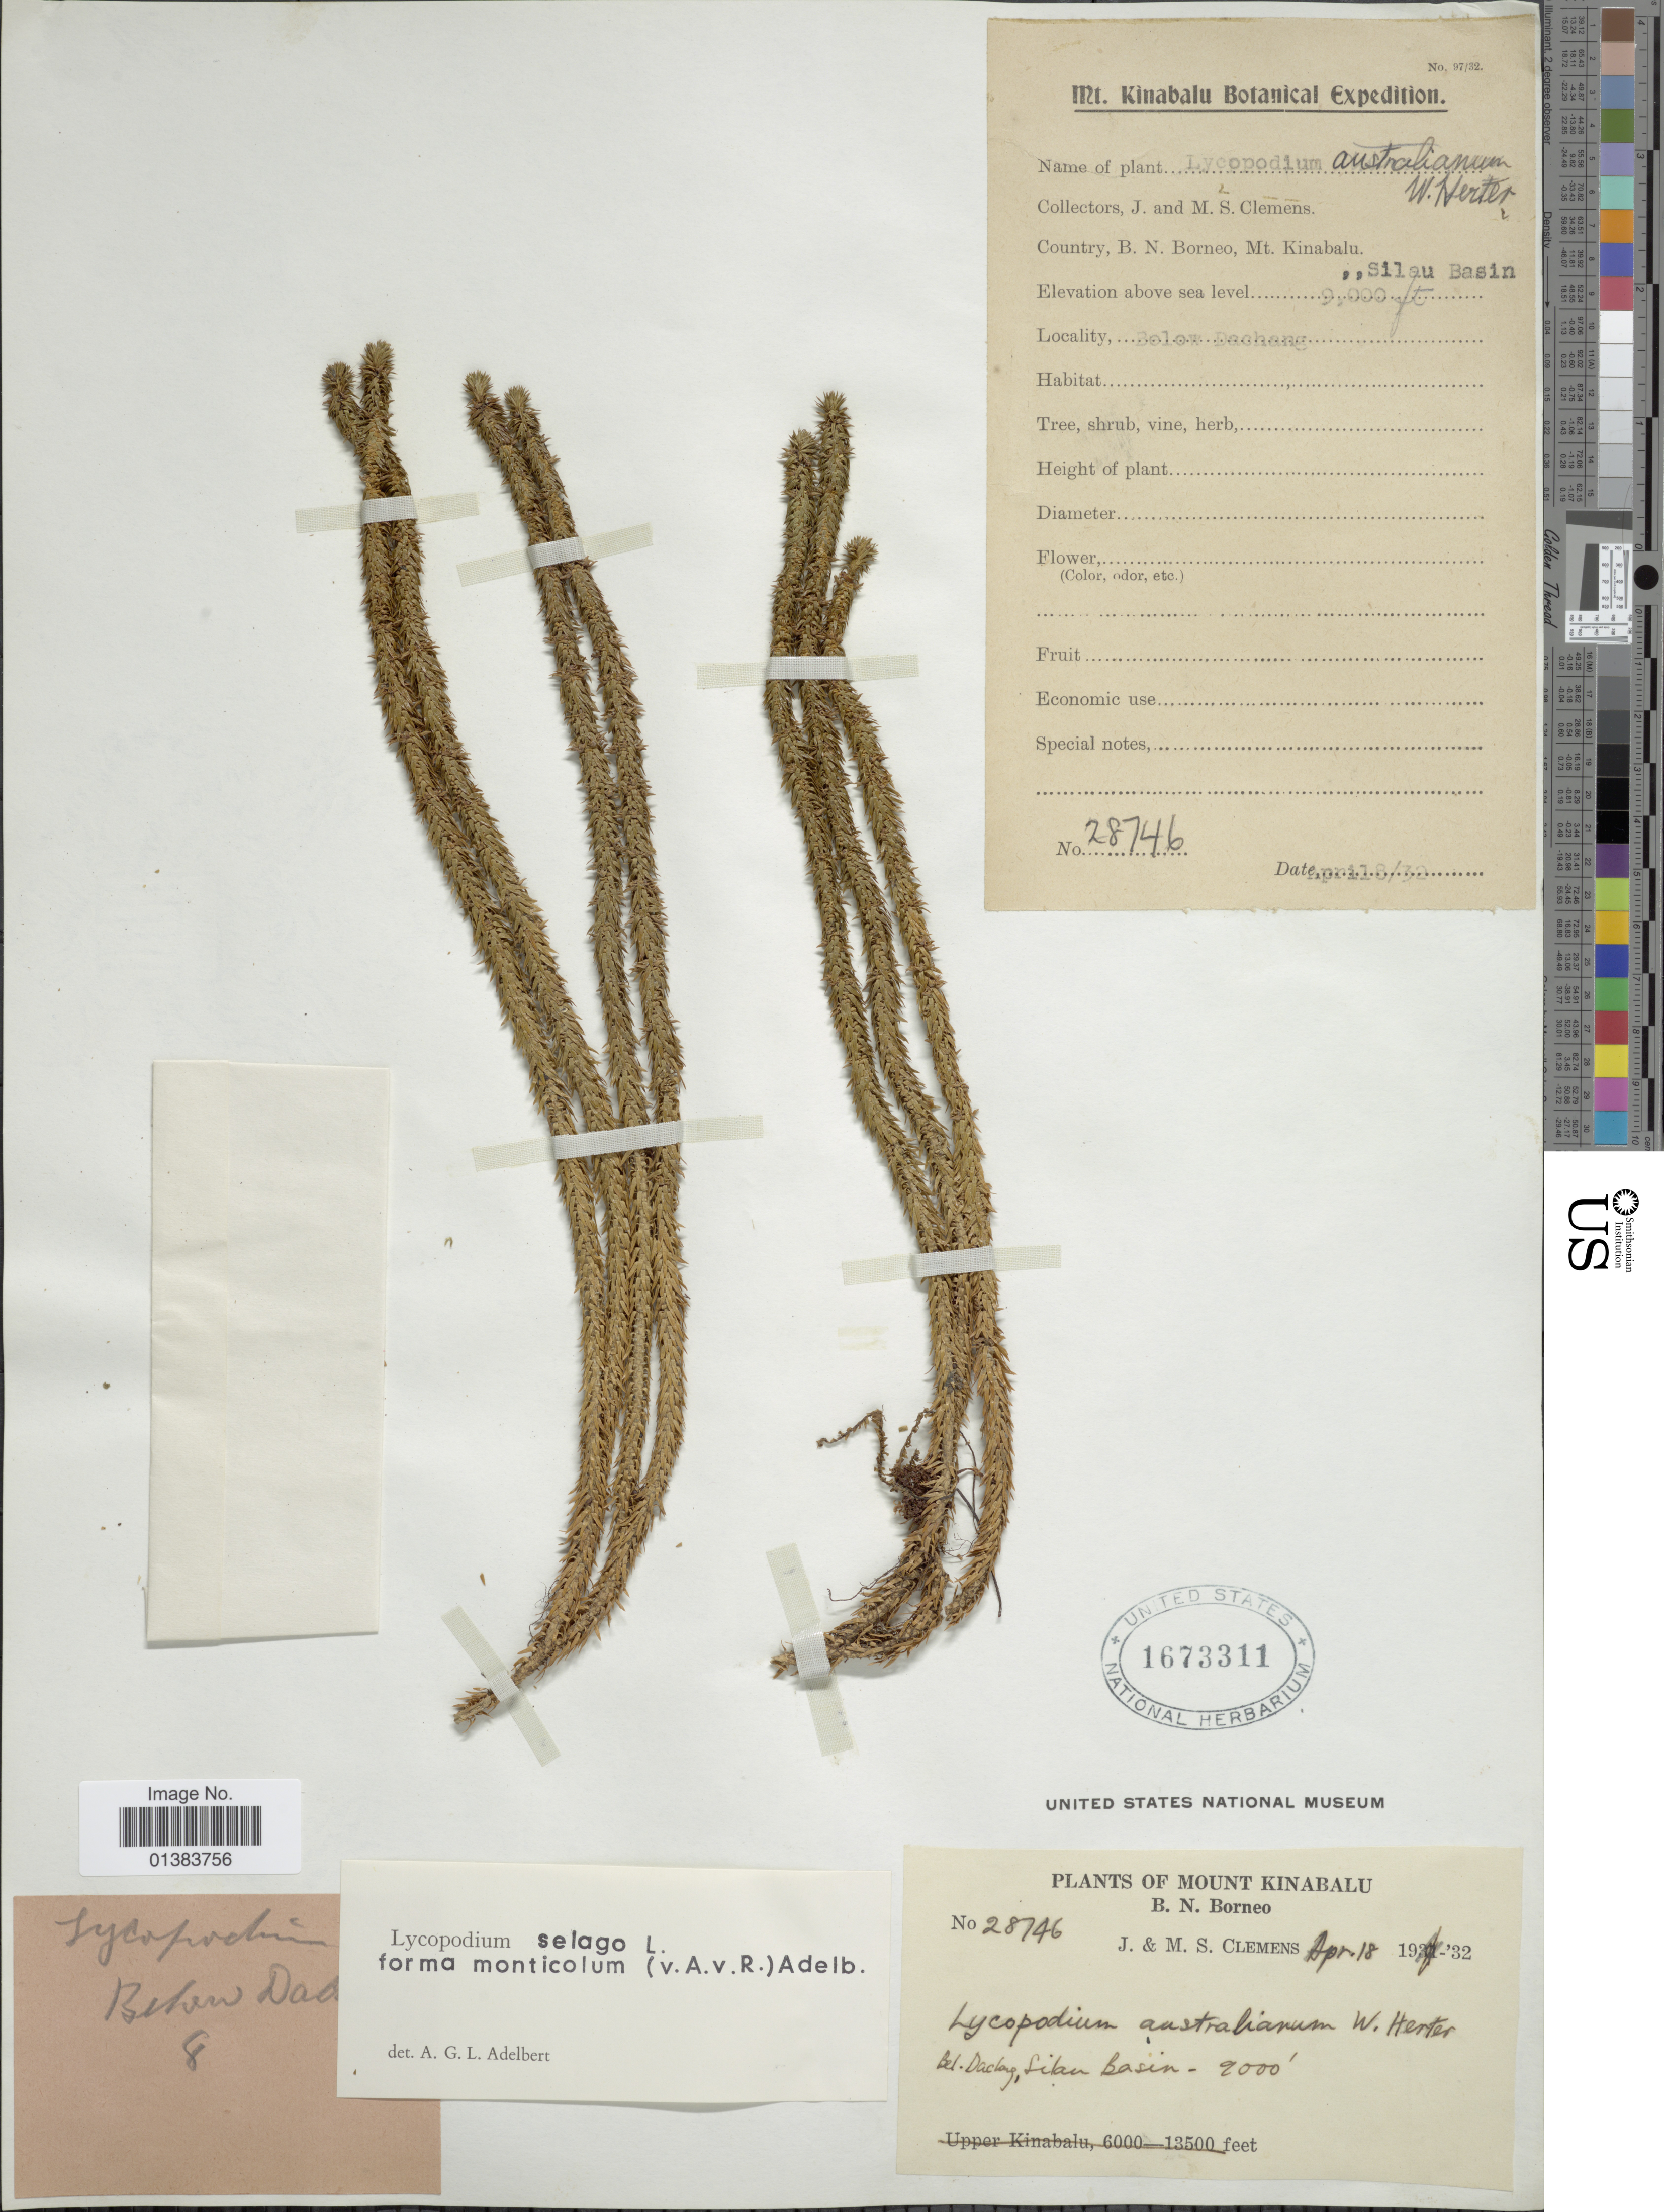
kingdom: Plantae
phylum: Tracheophyta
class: Lycopodiopsida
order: Lycopodiales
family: Lycopodiaceae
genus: Huperzia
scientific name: Huperzia selago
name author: (L.) Bernh. ex Schrank & Mart.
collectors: J. Clemens & M. S. Clemens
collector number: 28746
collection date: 1932-04-18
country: Malaysia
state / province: Sabah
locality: Mount Kinabalu, B. N. Borneo, Bel. Daclang, Silan Basin [interpreted]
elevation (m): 2743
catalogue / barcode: US 1673311